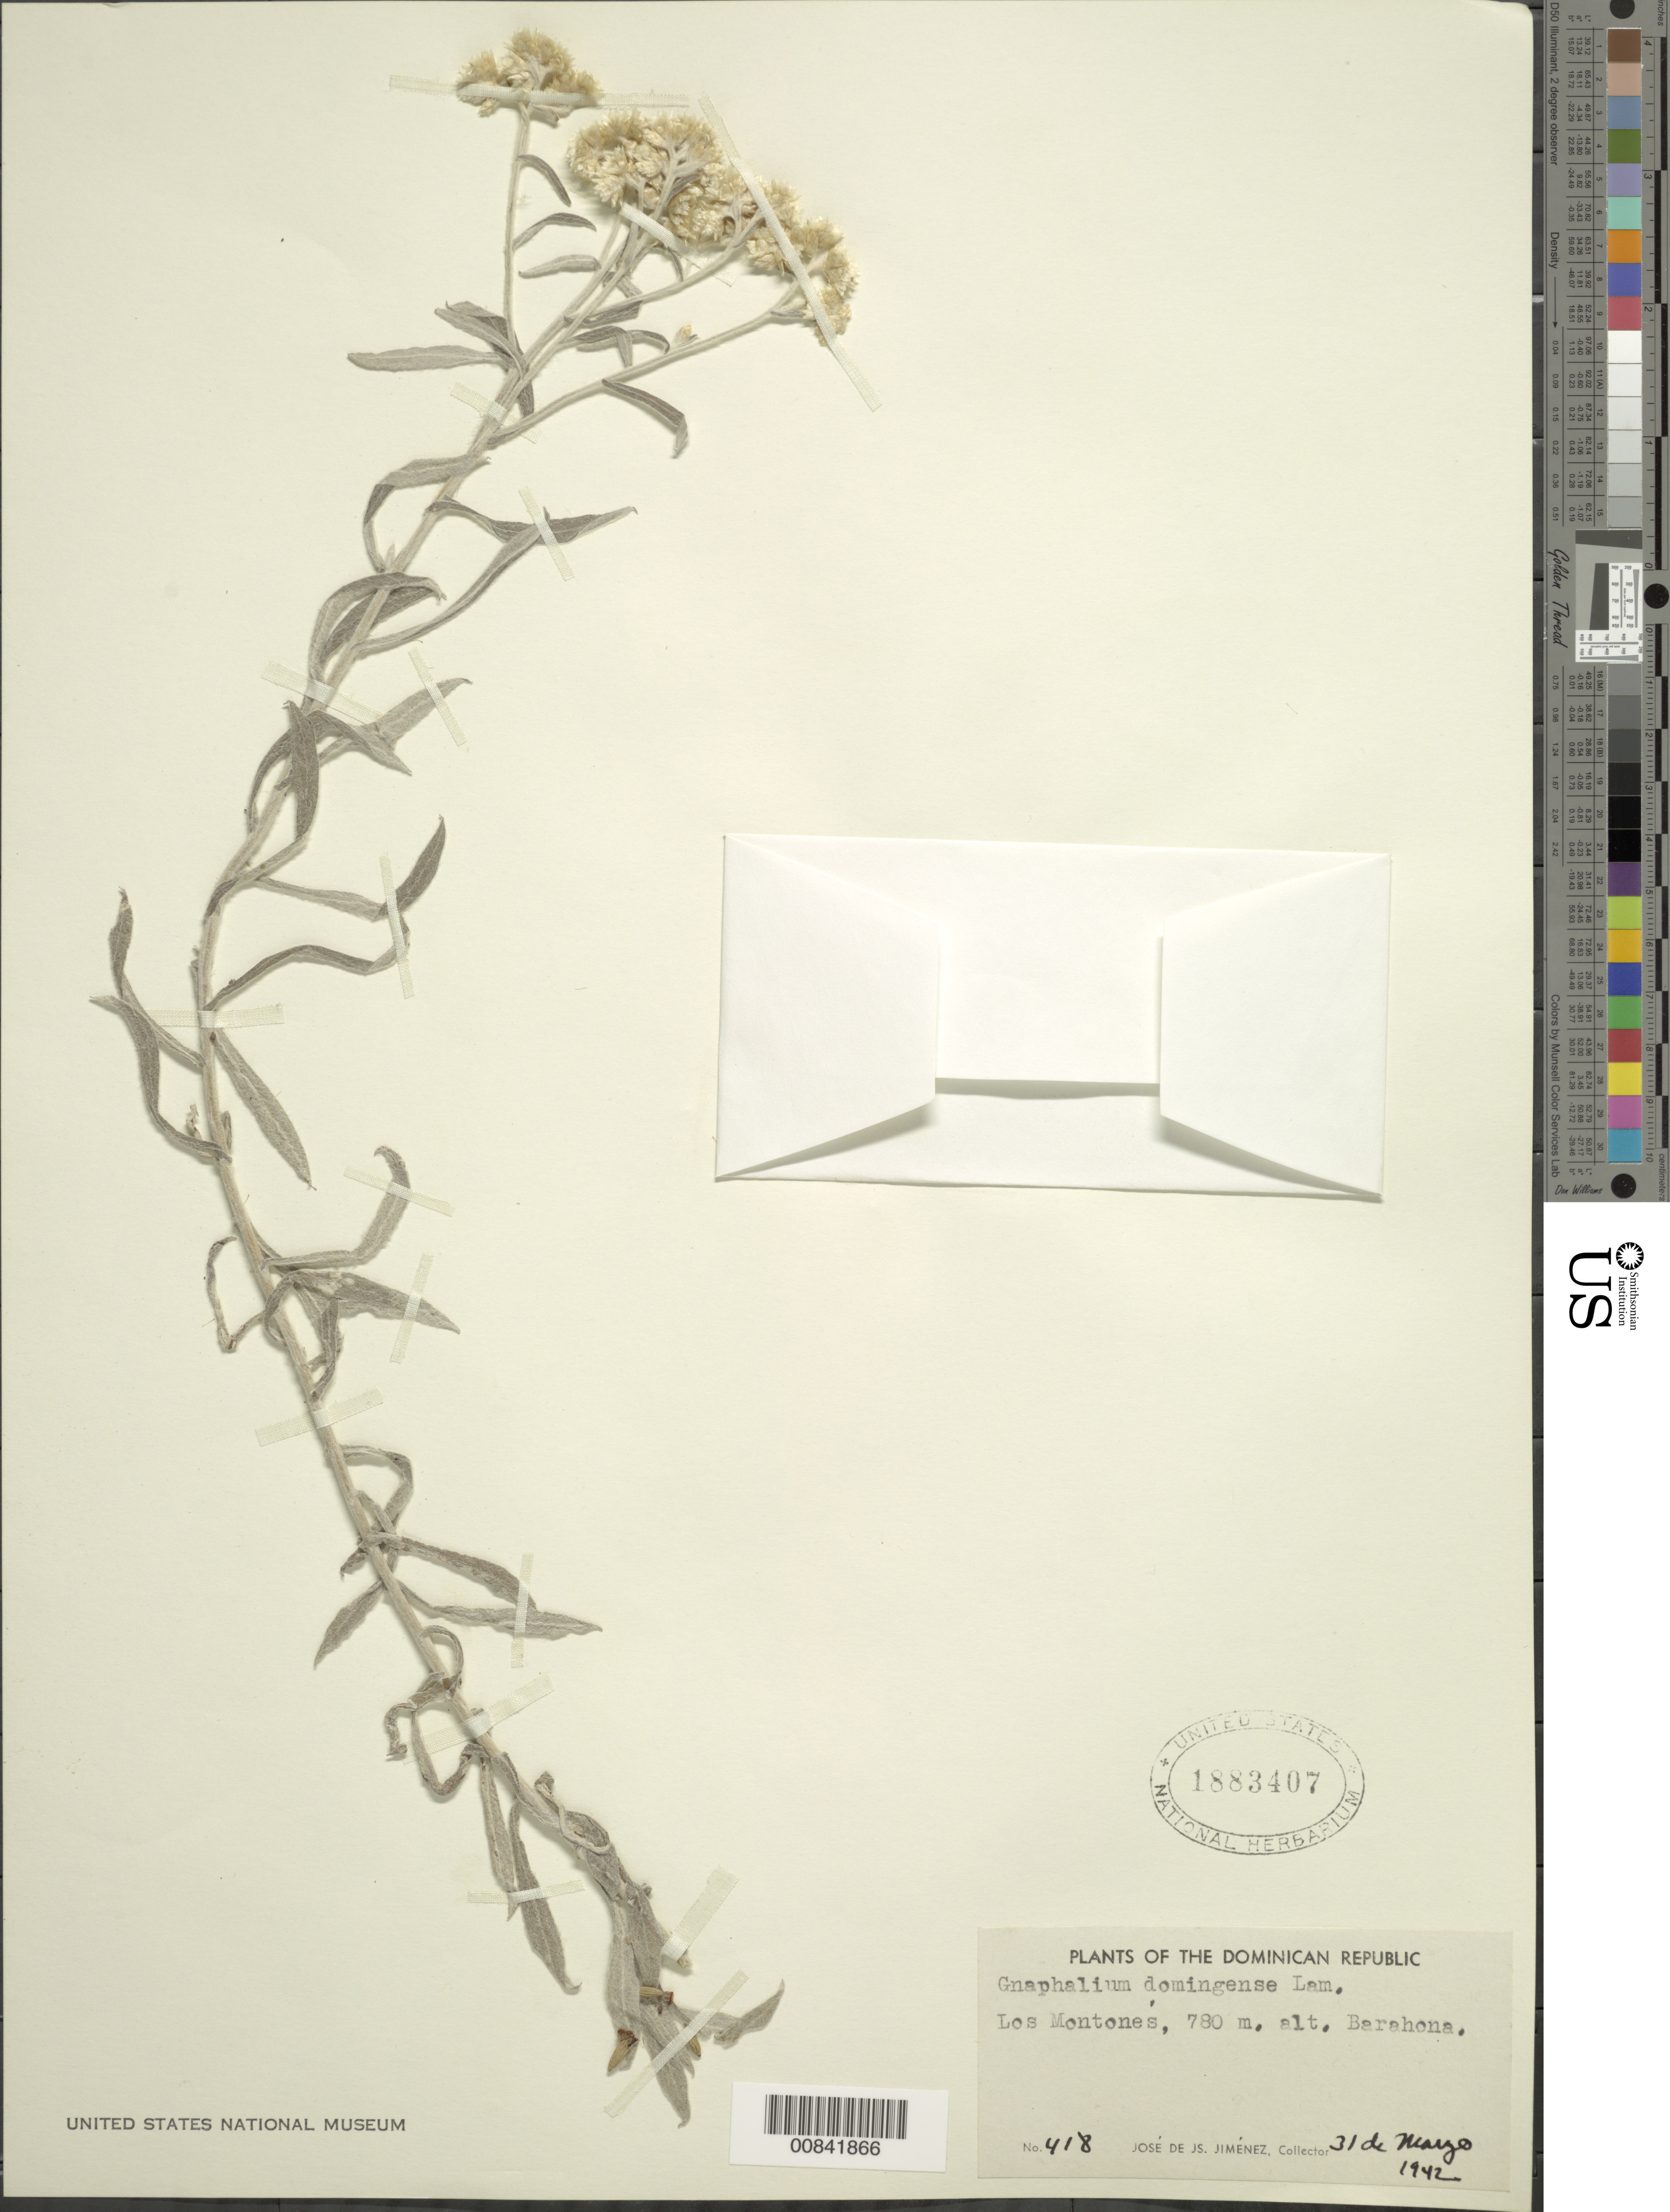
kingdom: Plantae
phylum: Tracheophyta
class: Magnoliopsida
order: Asterales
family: Asteraceae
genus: Pseudognaphalium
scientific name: Pseudognaphalium domingense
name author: (Lam.) Anderb.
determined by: Nesom, Guy L.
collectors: J. J. Jiménez Almonte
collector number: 418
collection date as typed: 31 May 1942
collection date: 1942-05-31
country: Dominican Republic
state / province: Barahona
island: Hispaniola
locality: Los Montones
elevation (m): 780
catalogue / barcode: US 1883407